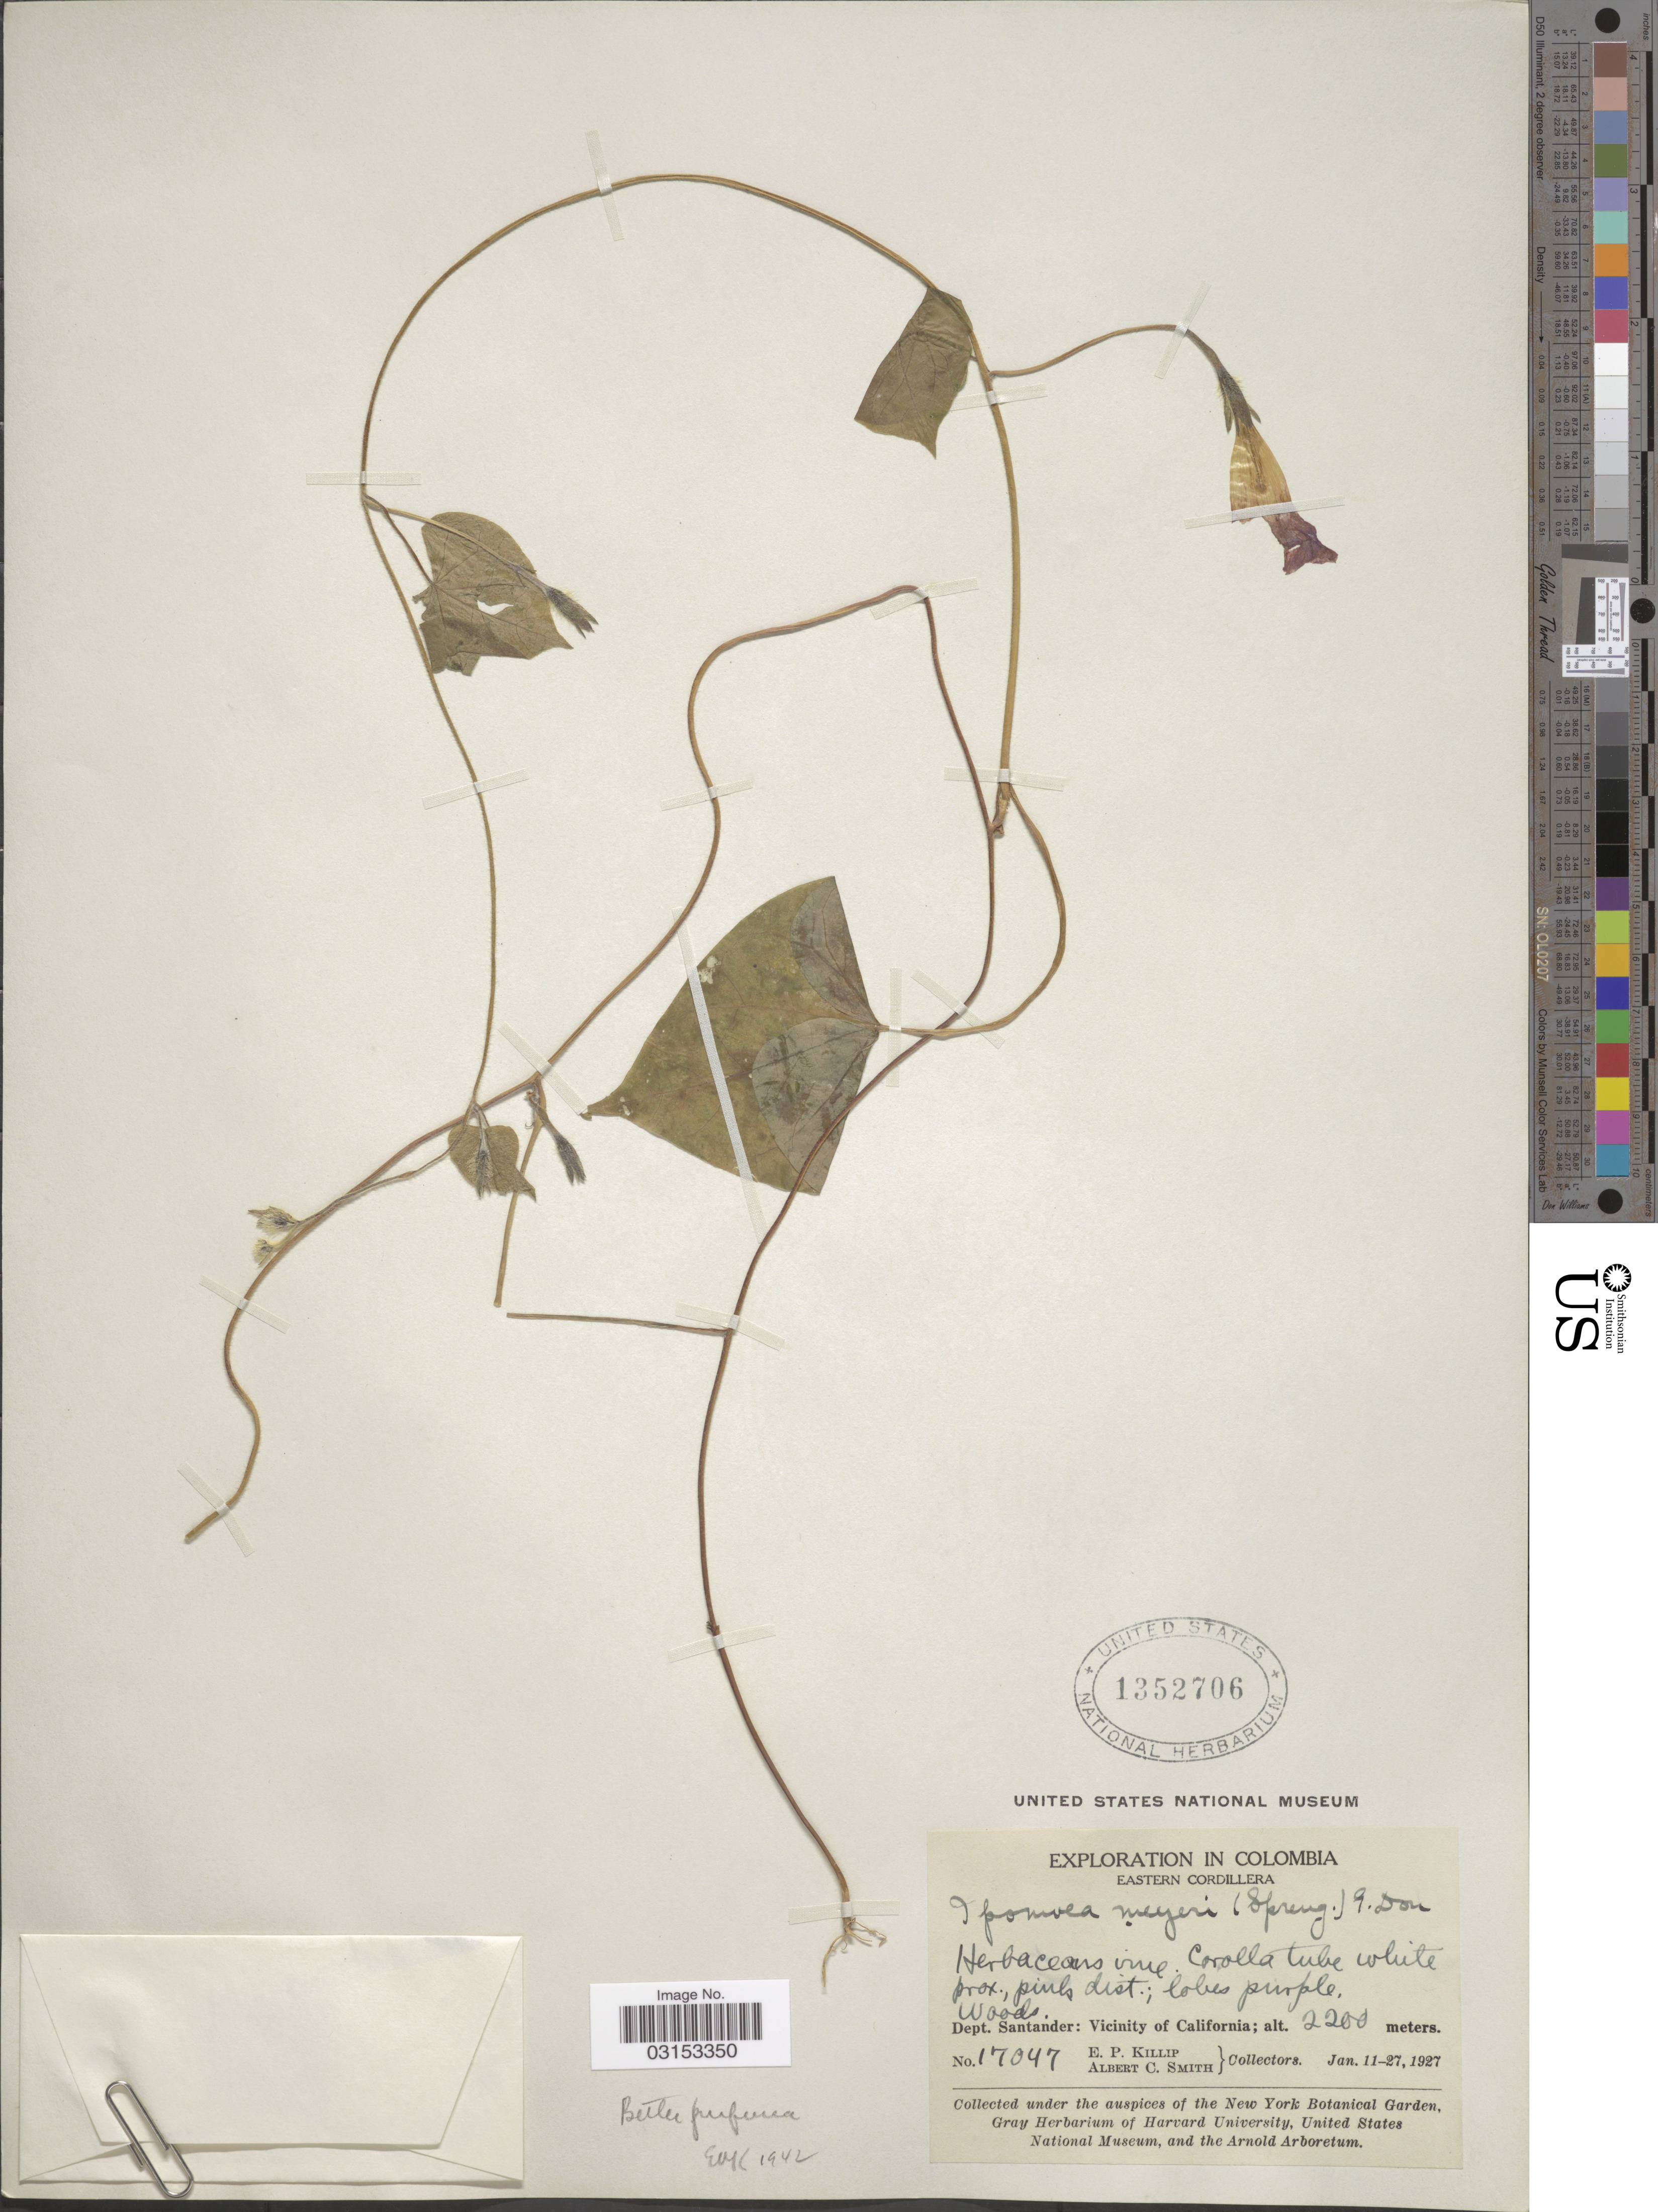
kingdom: Plantae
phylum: Tracheophyta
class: Magnoliopsida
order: Solanales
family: Convolvulaceae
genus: Ipomoea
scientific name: Ipomoea purpurea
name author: (L.) Roth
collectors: E. P. Killip & A. C. Smith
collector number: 17047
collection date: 1927-01-11/1927-01-27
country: Colombia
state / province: Santander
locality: Eastern Cordillera. Dept. Santander: Vicinity of California.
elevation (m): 2200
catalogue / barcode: US 1352706